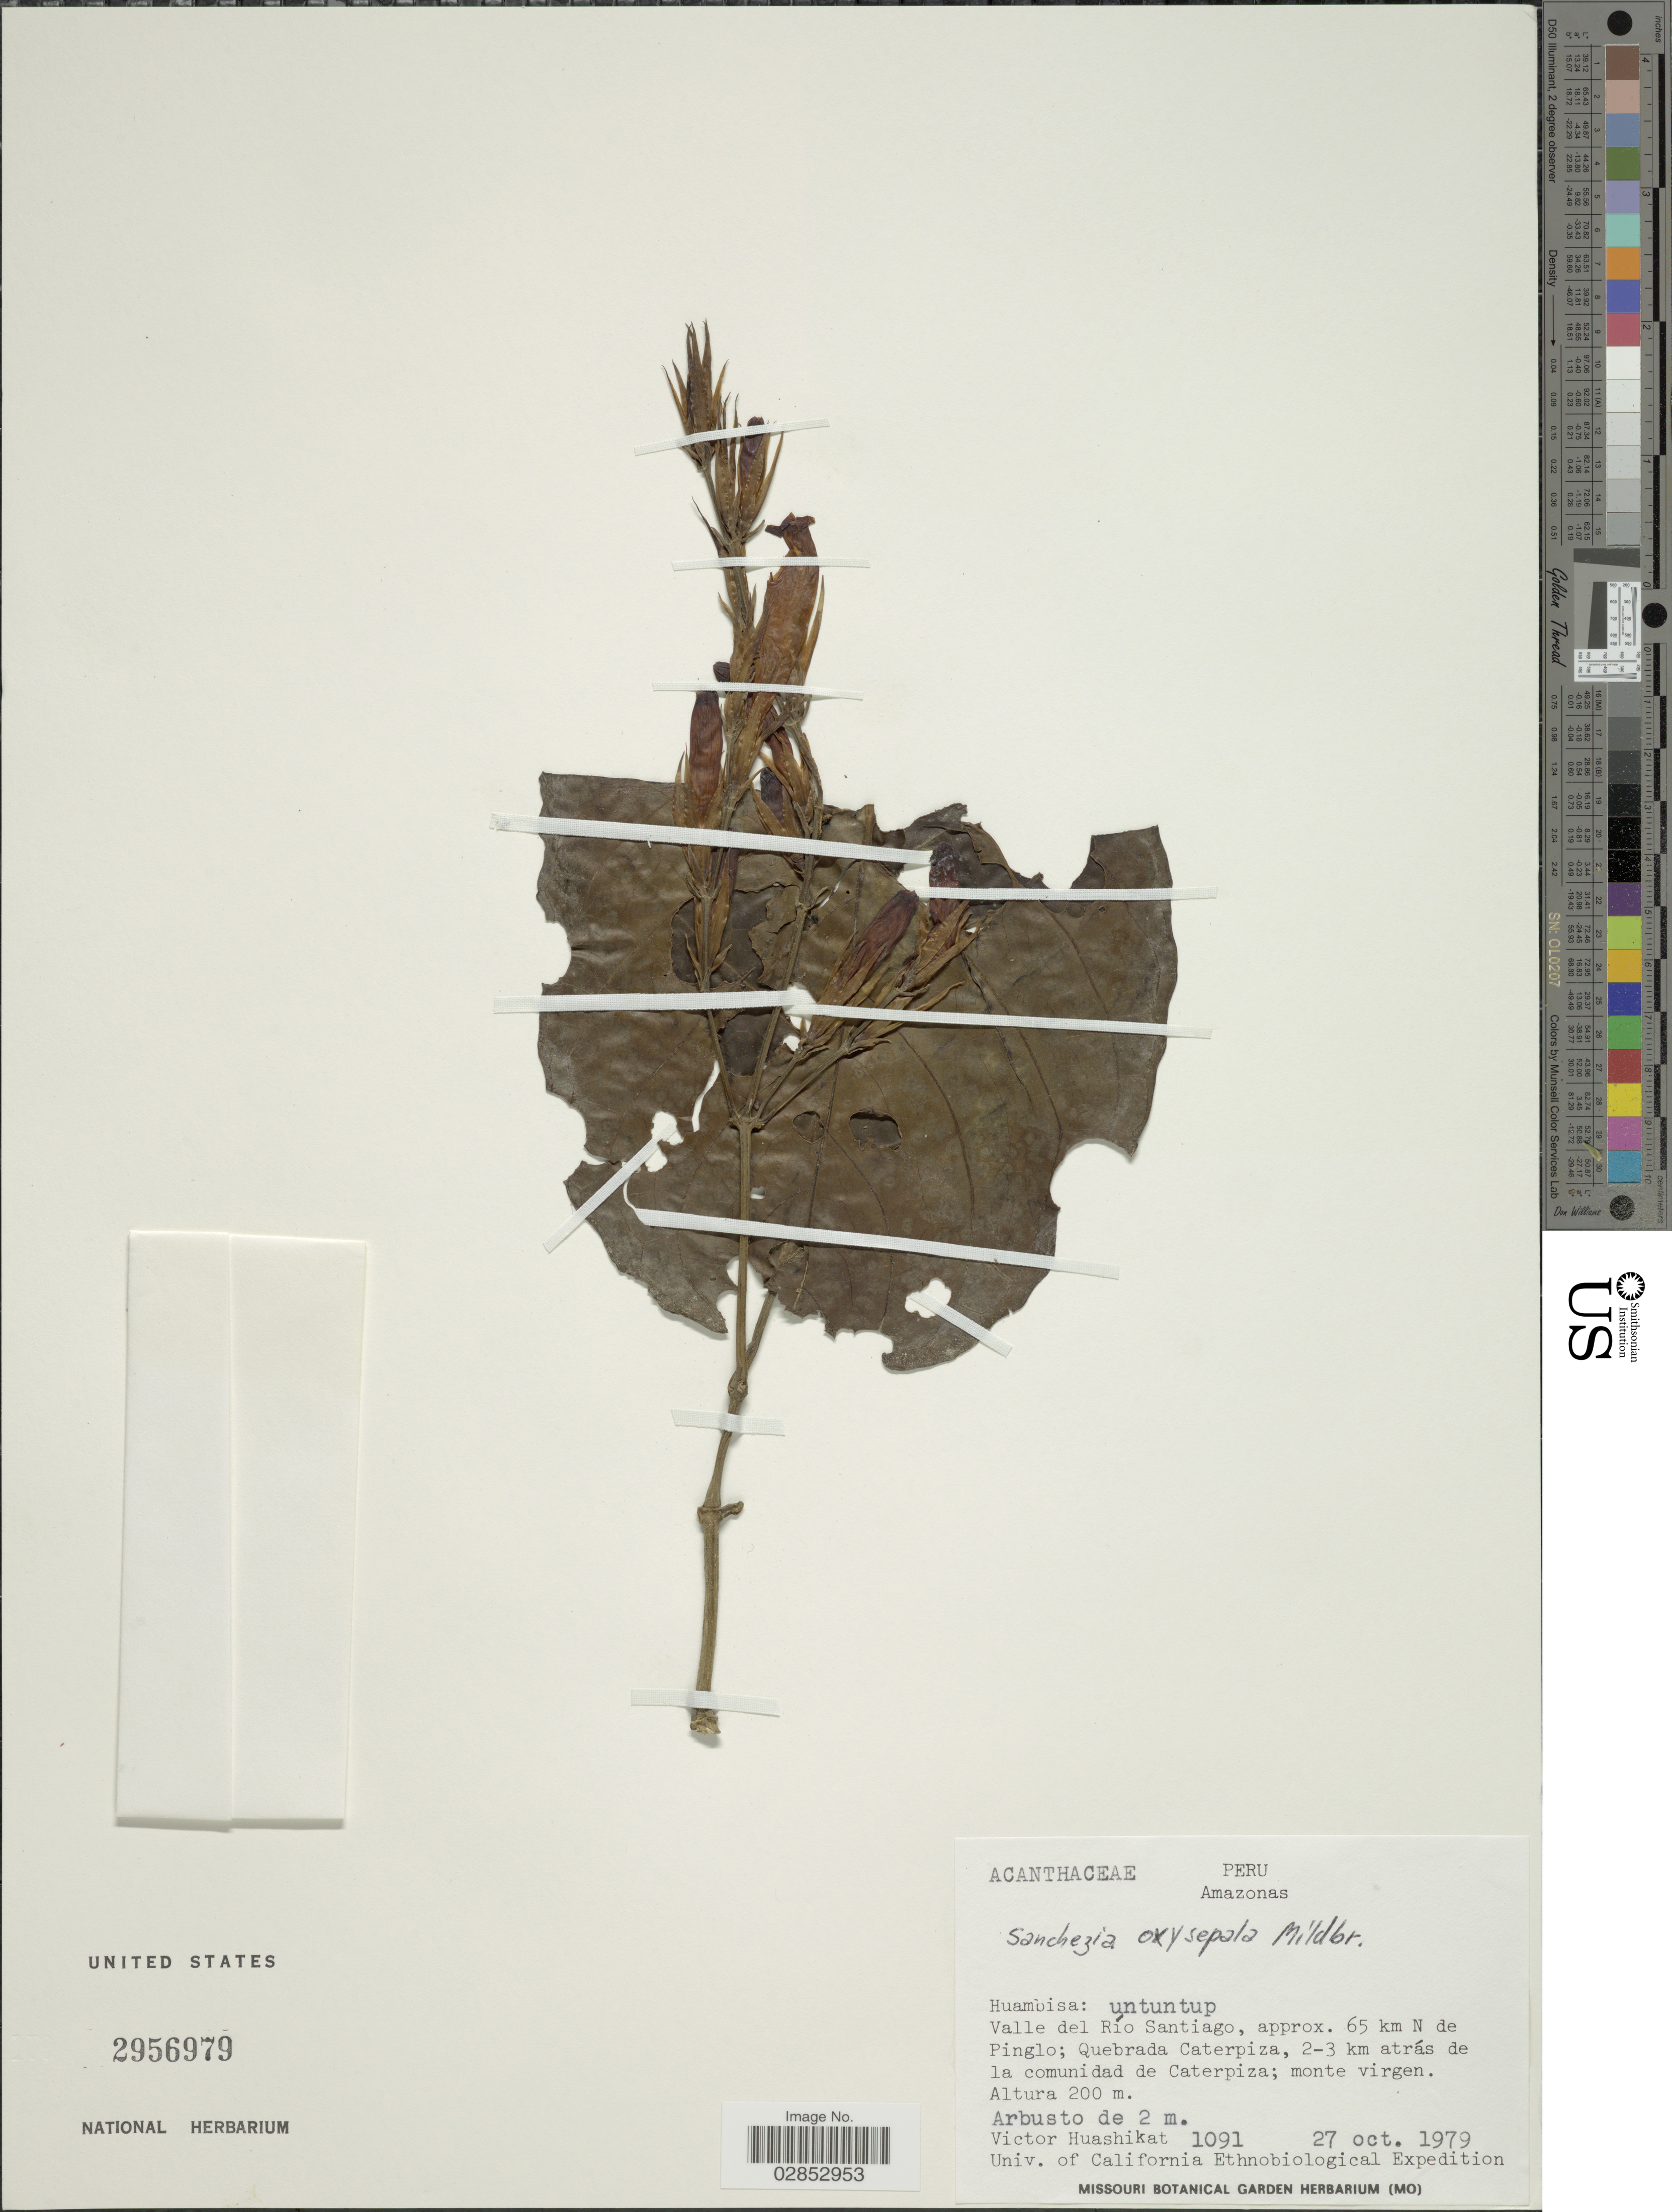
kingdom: Plantae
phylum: Tracheophyta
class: Magnoliopsida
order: Lamiales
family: Acanthaceae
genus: Sanchezia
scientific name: Sanchezia longiflora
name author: (Hook. f.) Hook. f. ex Planch.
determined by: Azevedo, Igor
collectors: V. Huashikat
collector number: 1091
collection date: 1979-10-27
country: Peru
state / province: Amazonas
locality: Valle del Río Santiago, approx. 65 km N de Pinglo; Quebrada Caterpiza, 2-3 km atrás de la comunidad de Caterpiza.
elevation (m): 200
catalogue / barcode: US 2956979